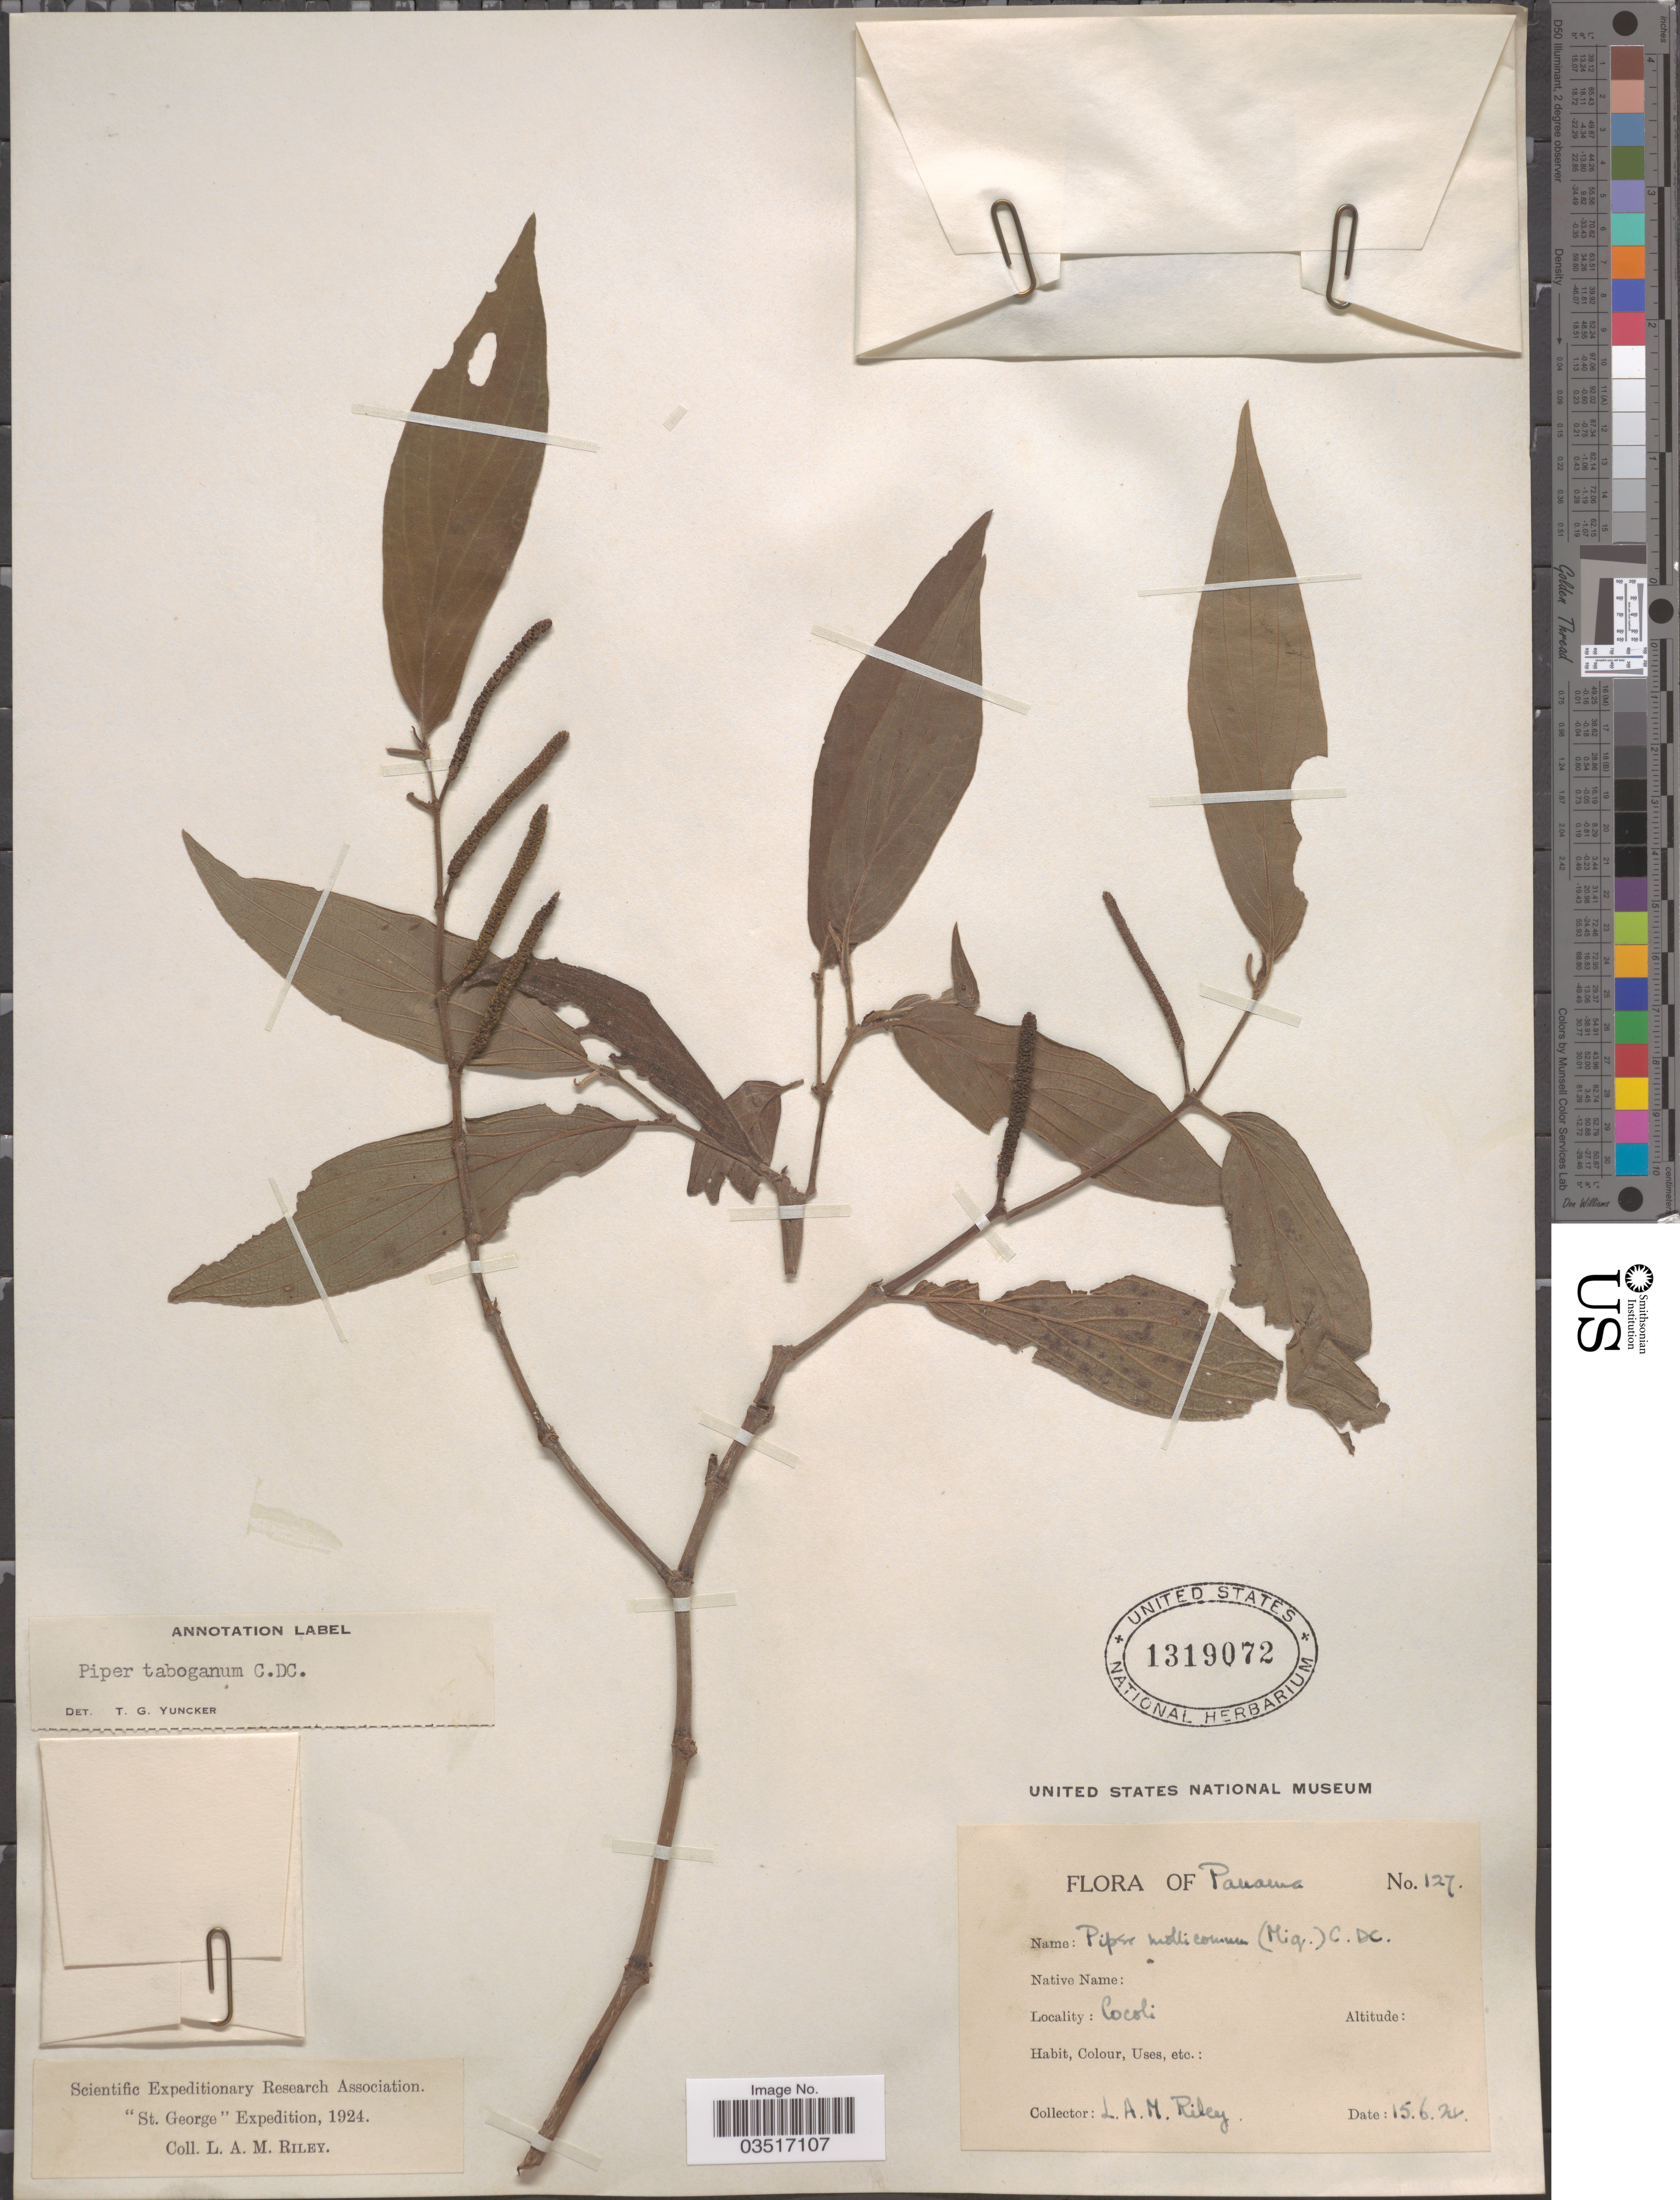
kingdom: Plantae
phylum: Tracheophyta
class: Magnoliopsida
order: Piperales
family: Piperaceae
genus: Piper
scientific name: Piper taboganum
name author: C. DC.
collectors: L. A. M. Riley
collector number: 127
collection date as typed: Transcribed d/m/y: 15/6/24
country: Panama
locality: Cocoli.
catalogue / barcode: US 1319072